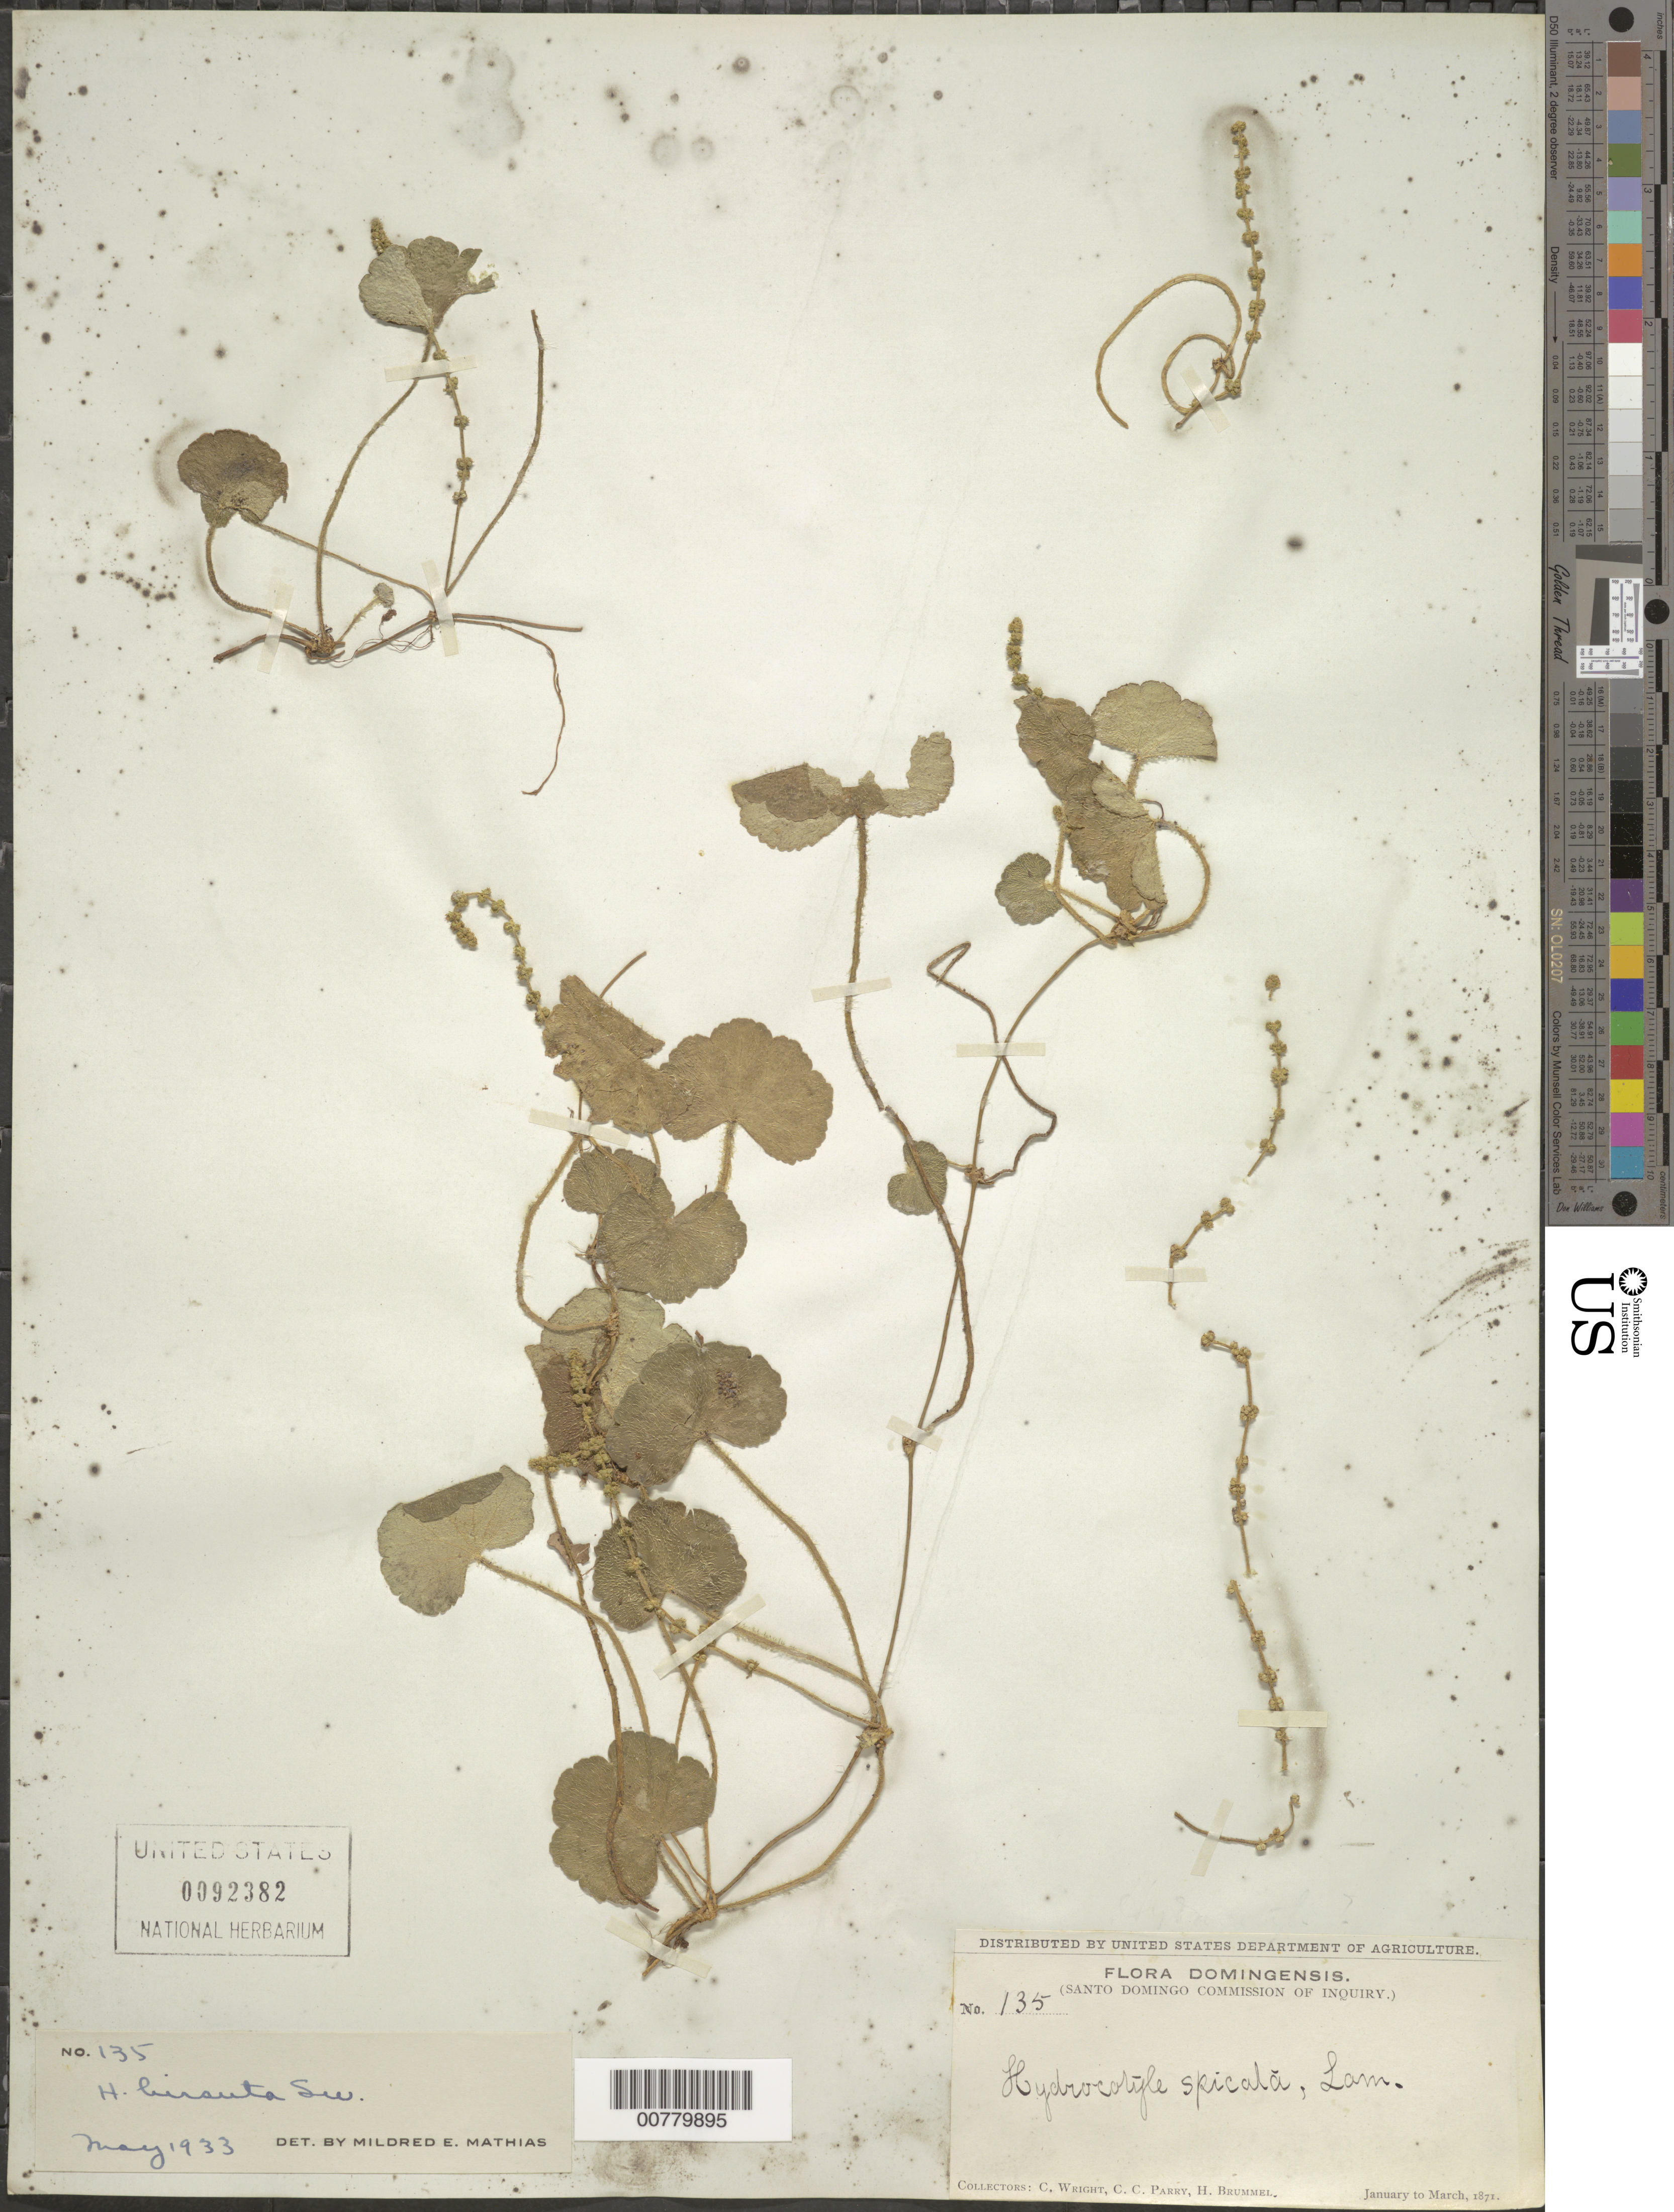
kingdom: Plantae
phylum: Tracheophyta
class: Magnoliopsida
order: Apiales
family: Araliaceae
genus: Hydrocotyle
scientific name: Hydrocotyle hirsuta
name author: Sw.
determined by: Mathias, M. E.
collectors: C. Wright, C. C. Parry & H. Brummel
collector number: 135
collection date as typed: Jan 1871 to -- Mar 1871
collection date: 1871-01/1871-03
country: Dominican Republic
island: Hispaniola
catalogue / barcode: US 92382